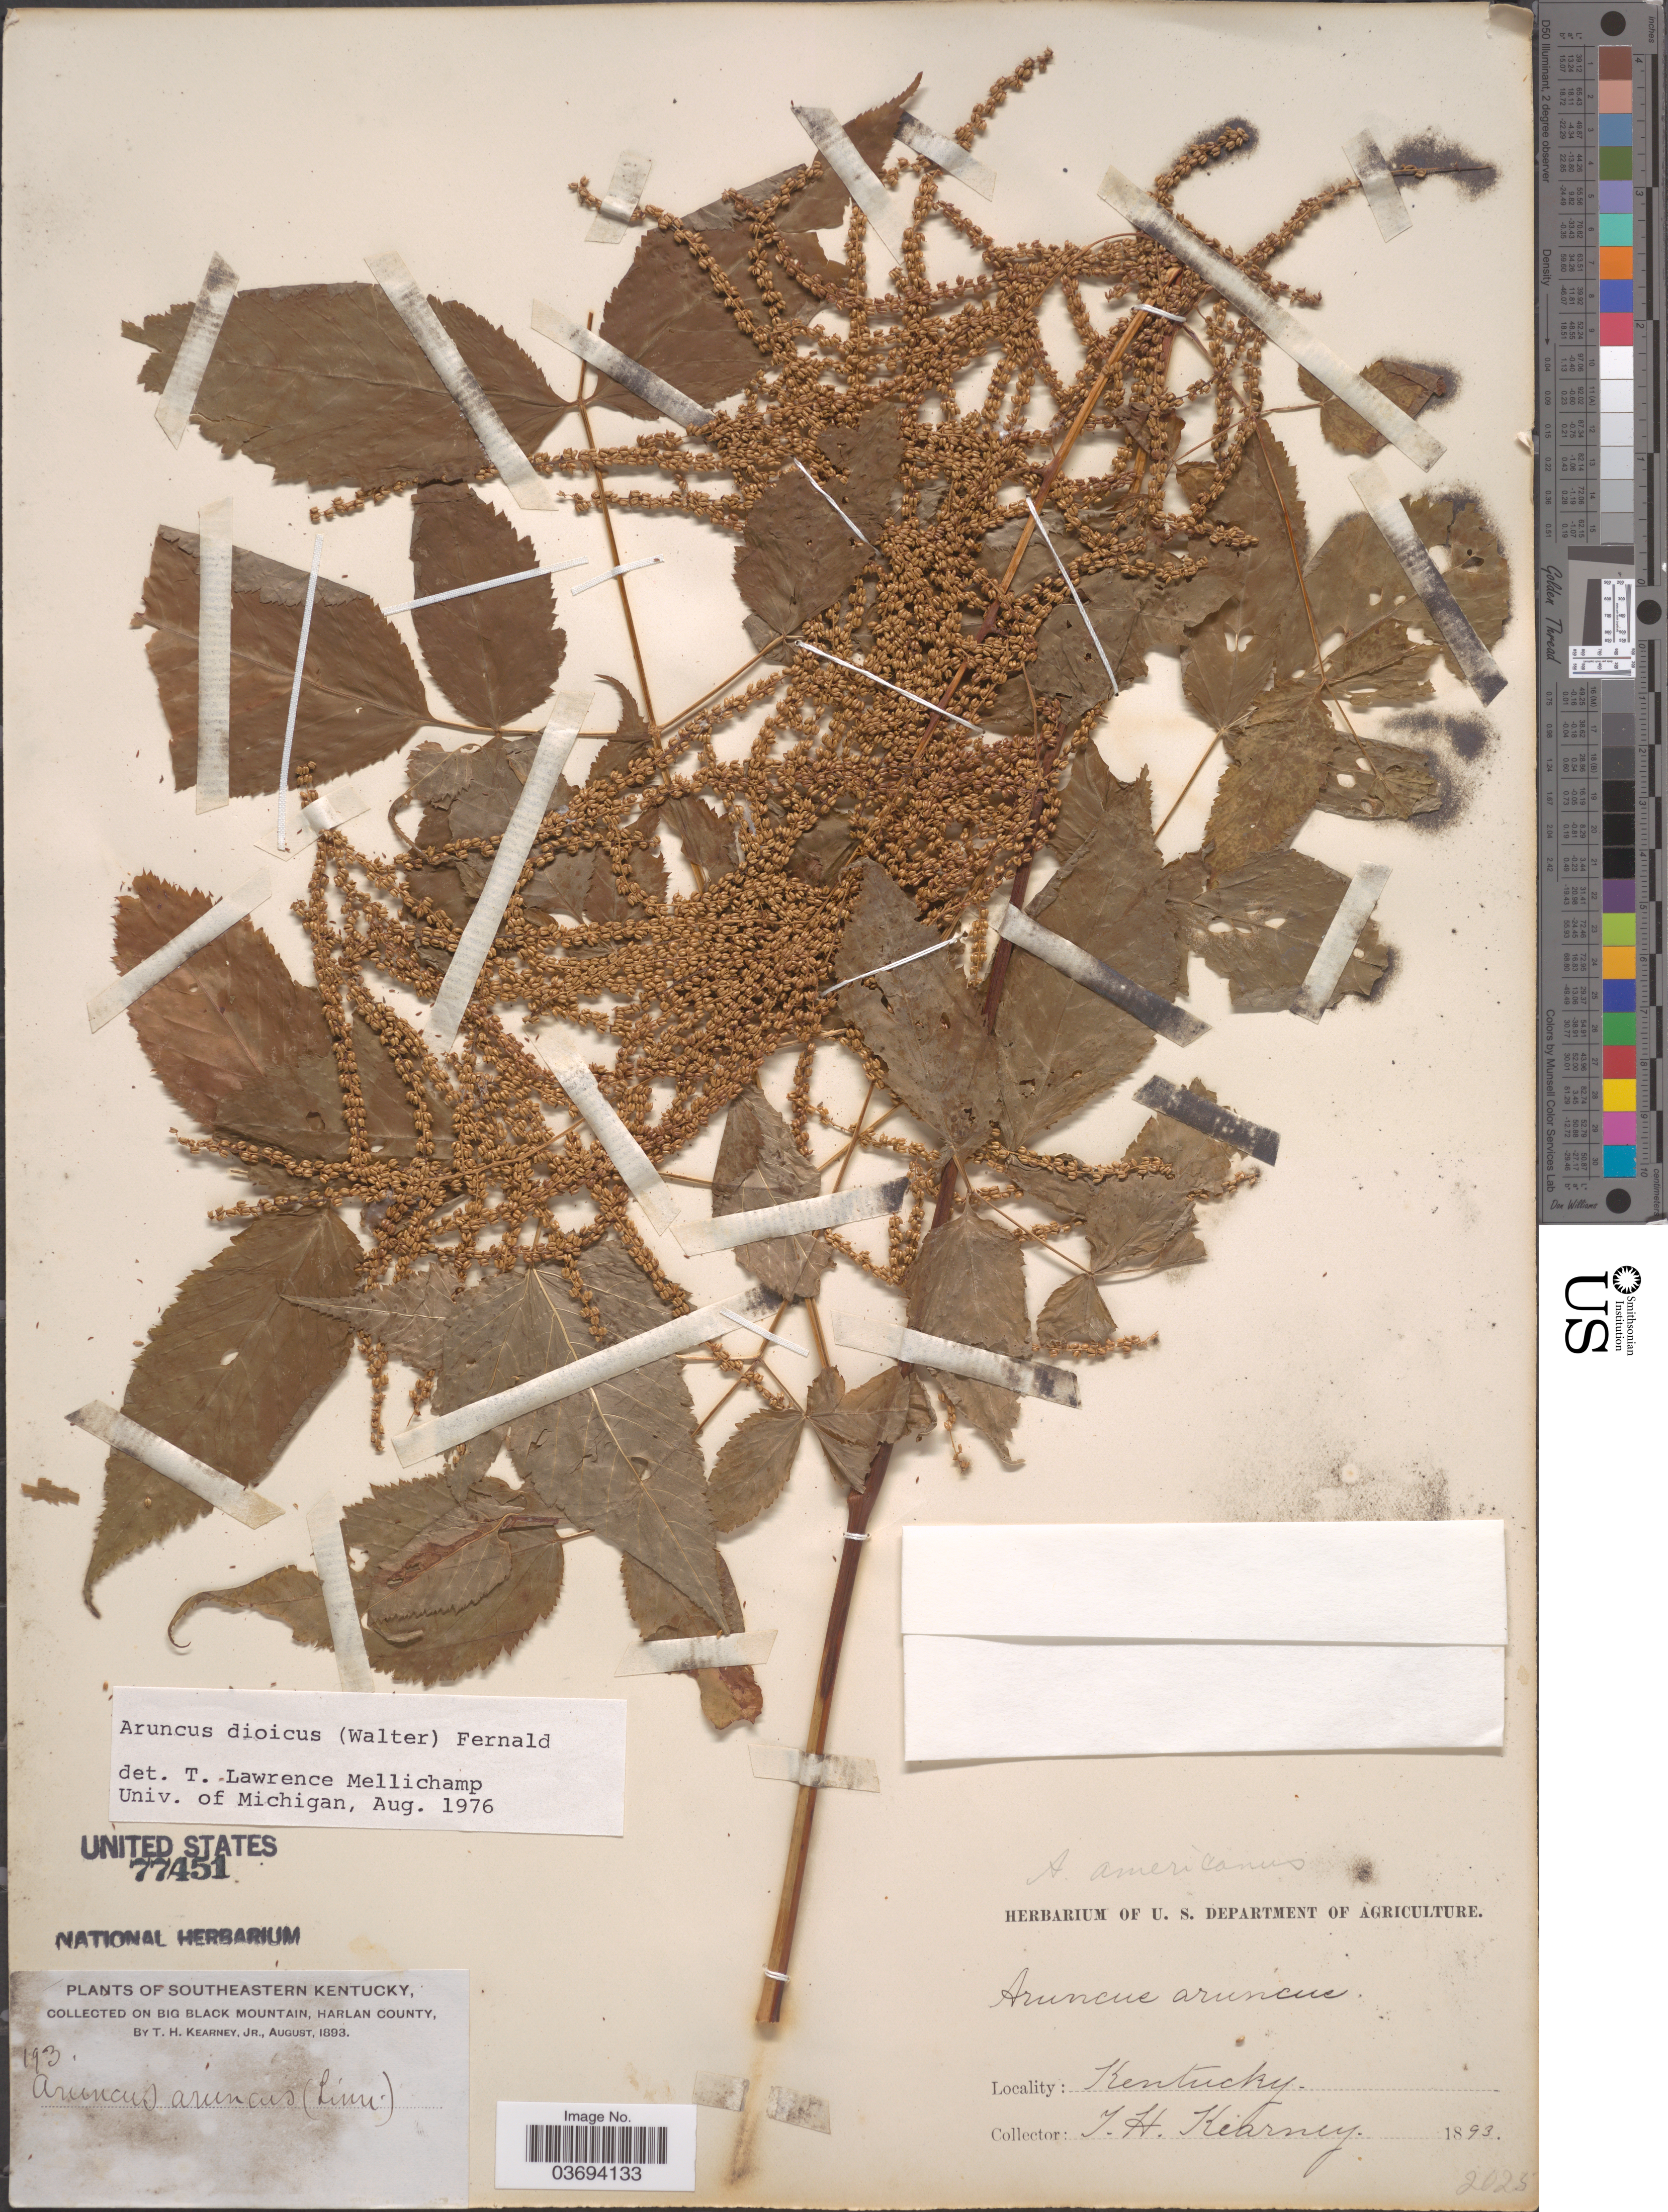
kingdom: Plantae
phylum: Tracheophyta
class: Magnoliopsida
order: Rosales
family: Rosaceae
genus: Aruncus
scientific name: Aruncus dioicus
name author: (Walter) Fernald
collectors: T. H. Kearney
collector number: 193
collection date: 1893-08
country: United States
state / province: Kentucky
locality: Southeastern Kentucky. On Big Black Mountain, Harlan County.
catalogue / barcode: US 77451